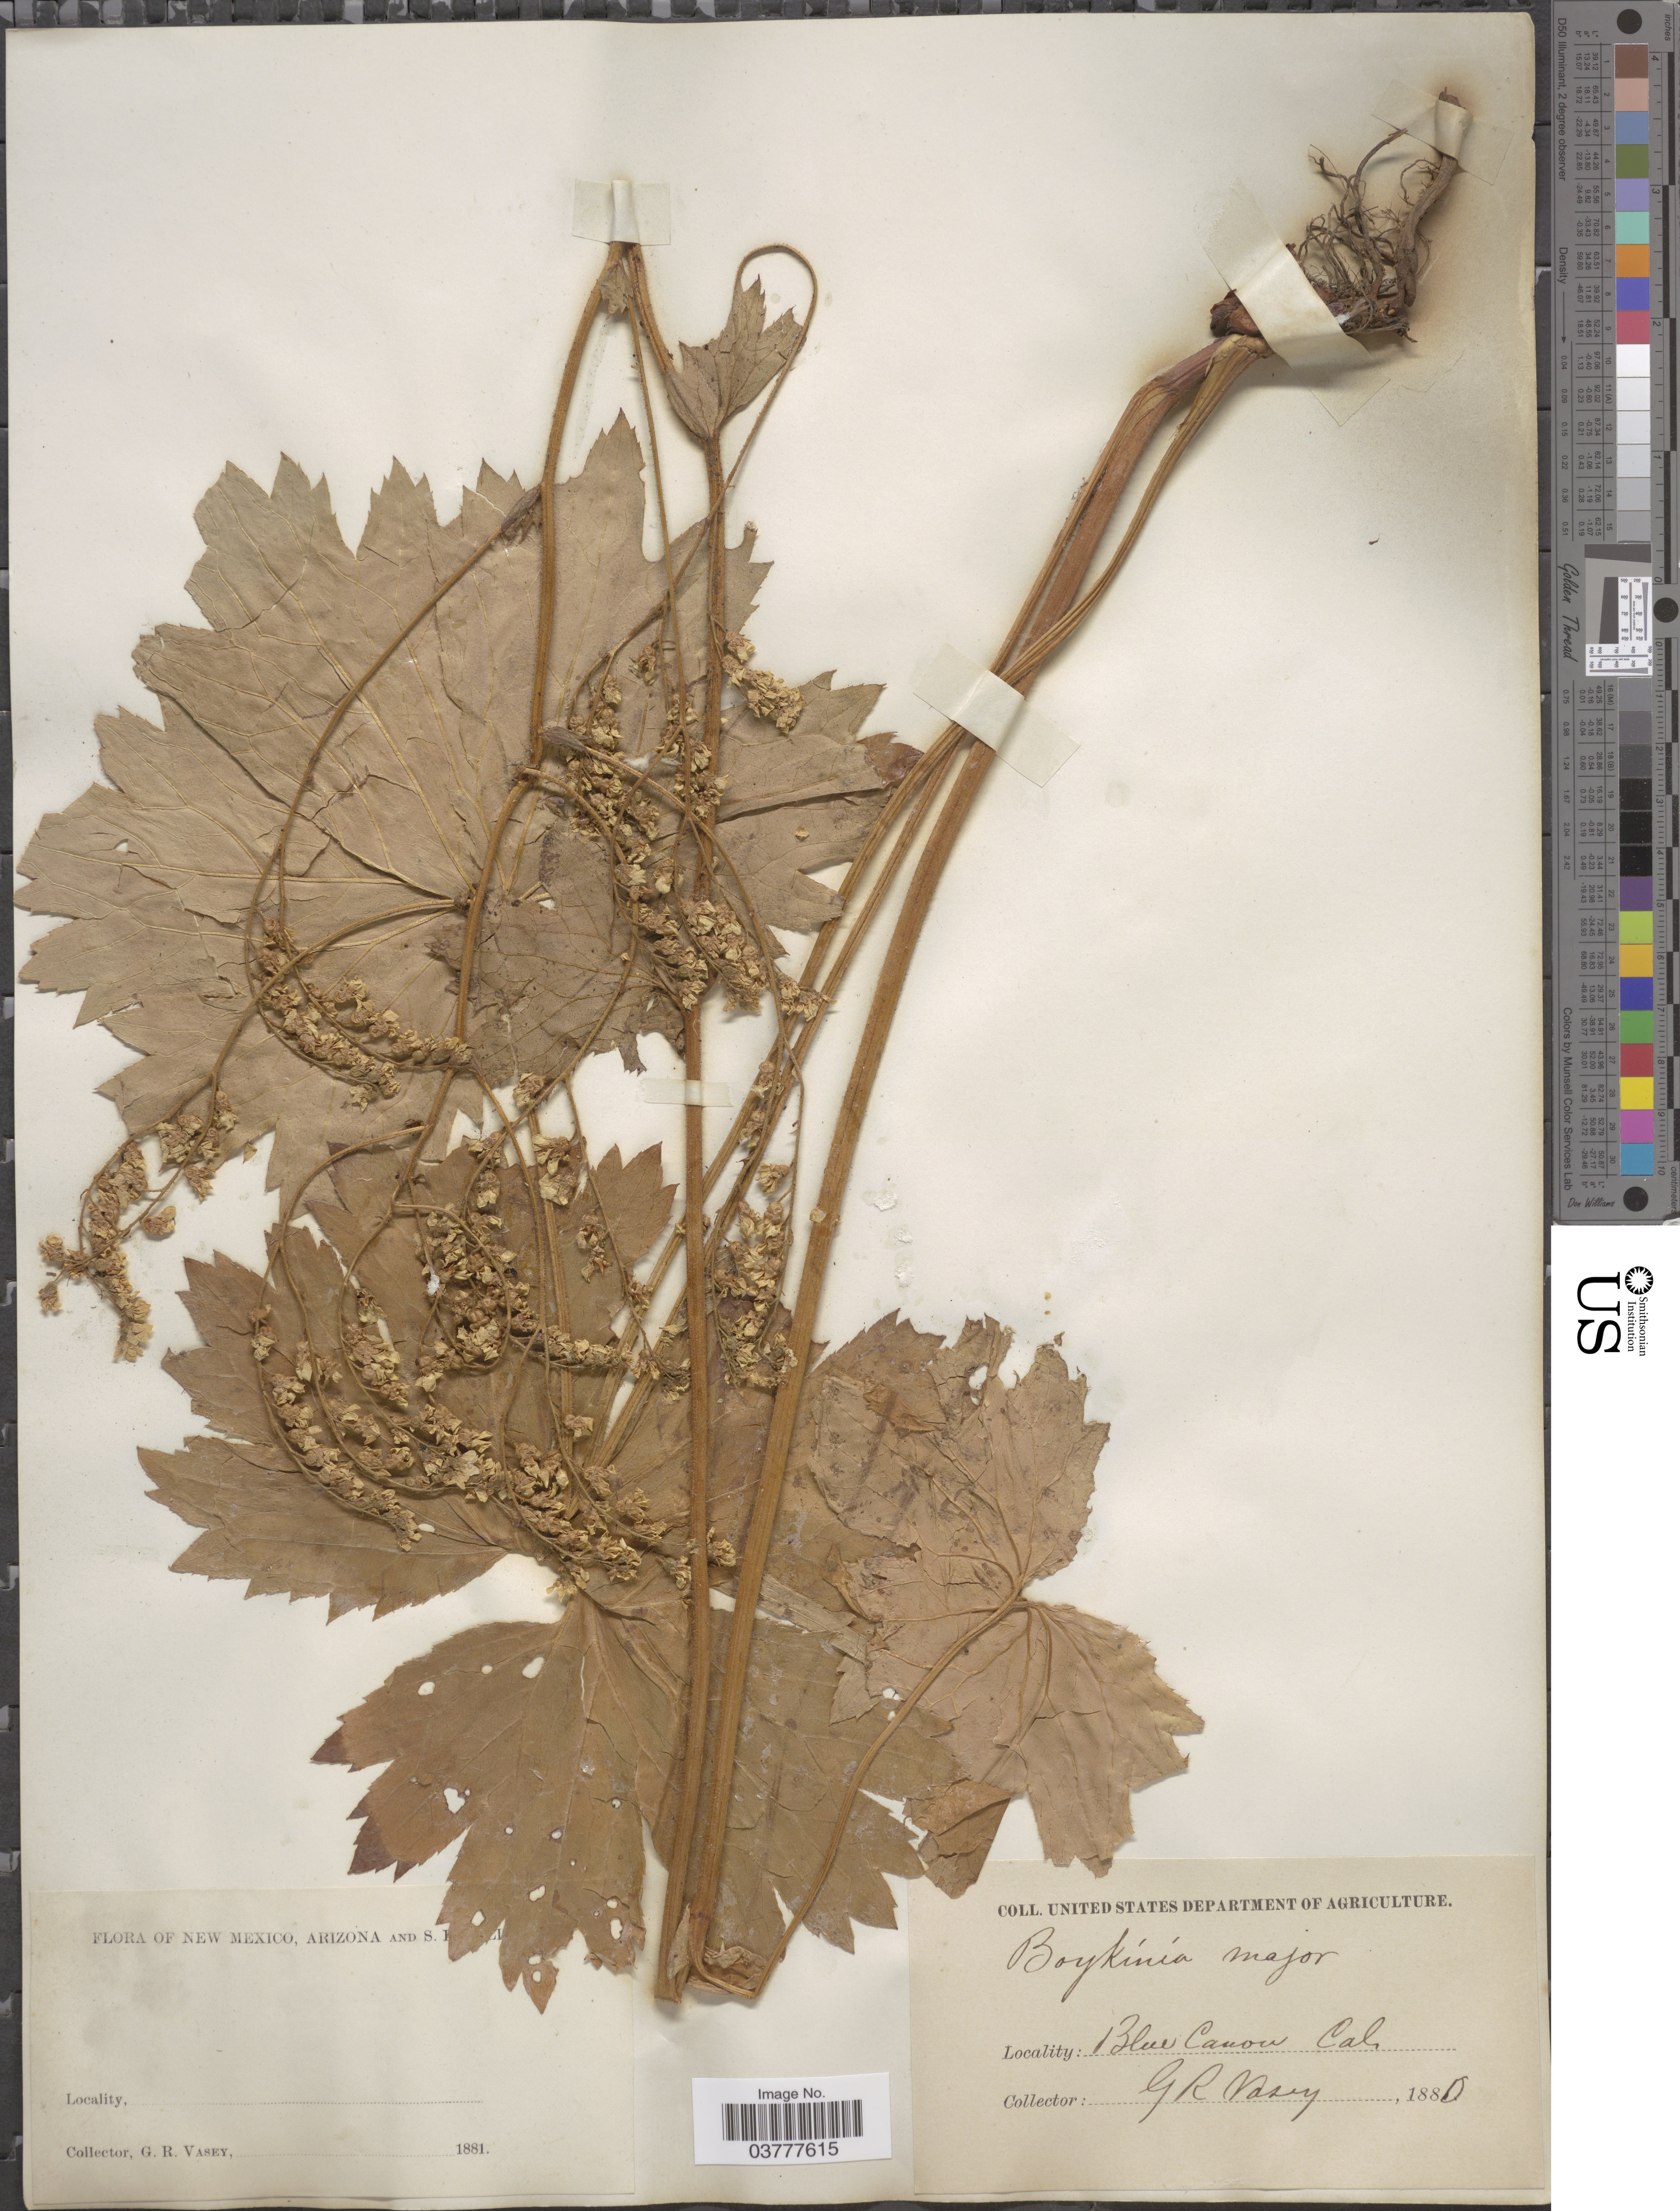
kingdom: Plantae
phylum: Tracheophyta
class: Magnoliopsida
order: Saxifragales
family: Saxifragaceae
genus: Boykinia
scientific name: Boykinia major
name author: A. Gray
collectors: G. R. Vasey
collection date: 1880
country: United States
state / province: California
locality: Blue Canon.